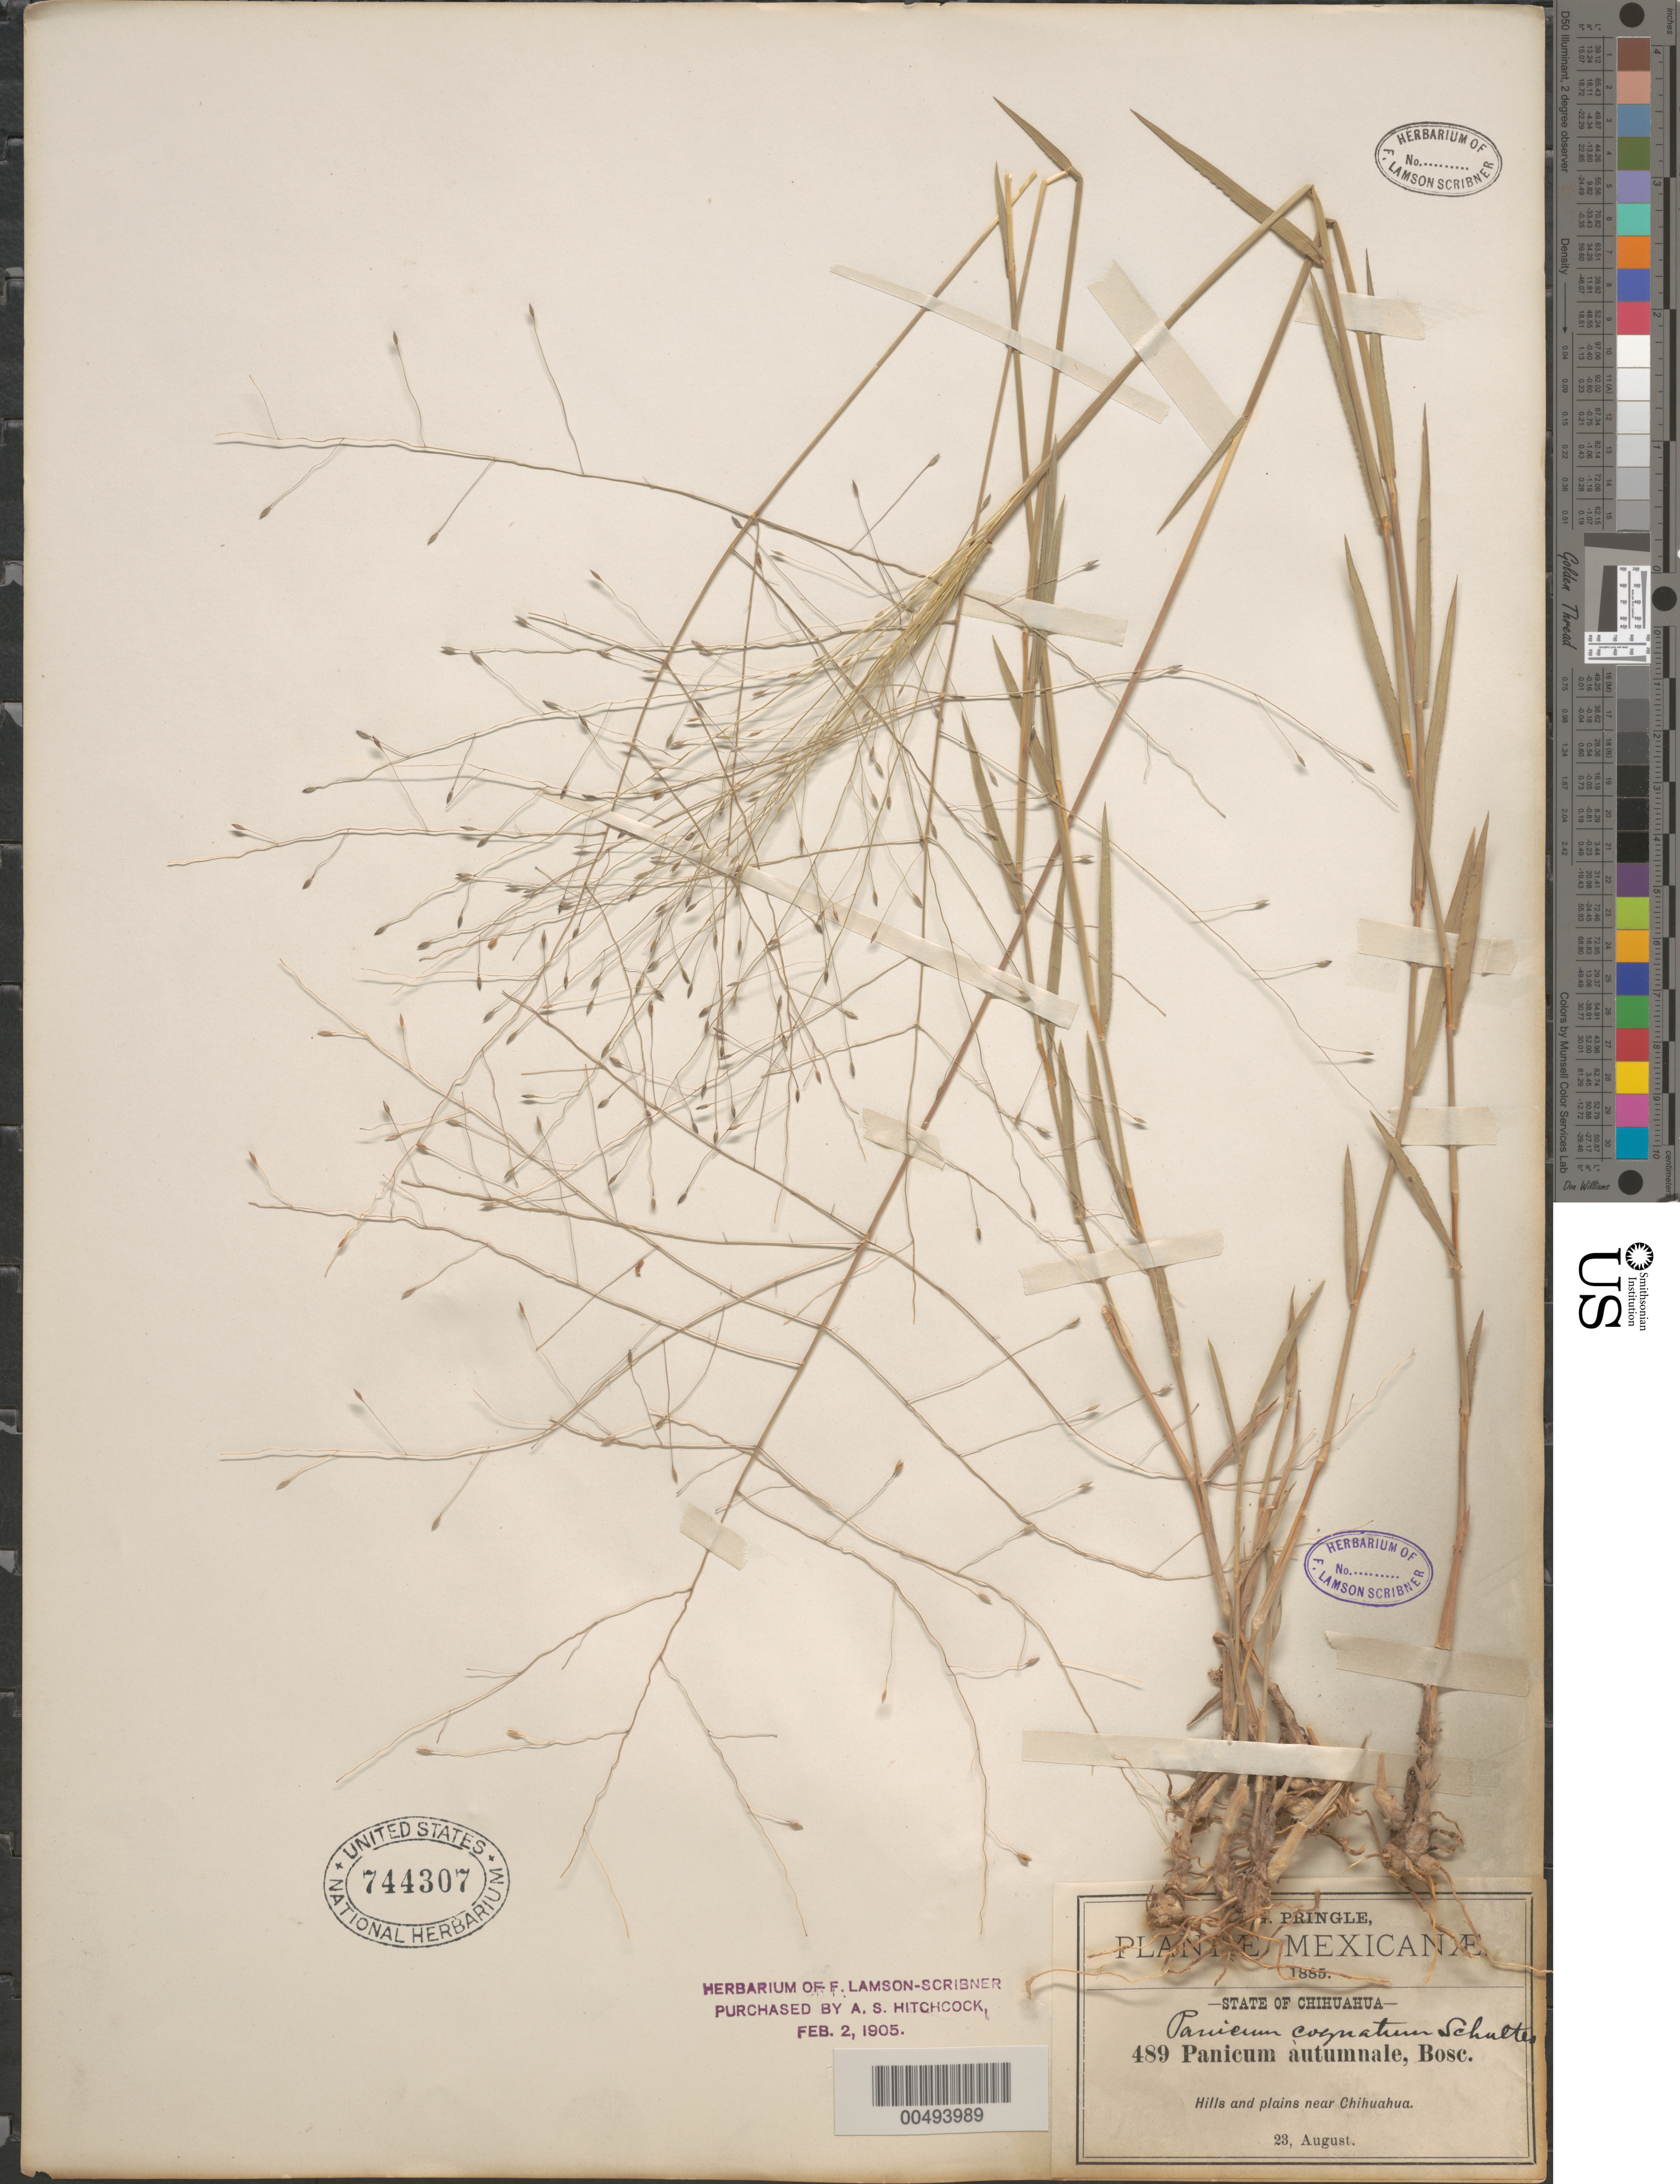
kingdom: Plantae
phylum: Tracheophyta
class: Liliopsida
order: Poales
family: Poaceae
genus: Leptoloma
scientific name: Leptoloma cognatum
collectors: C. G. Pringle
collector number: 489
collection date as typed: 23 Aug 1885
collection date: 1885-08-23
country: Mexico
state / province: Chihuahua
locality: Near Chihuahua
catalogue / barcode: US 744307